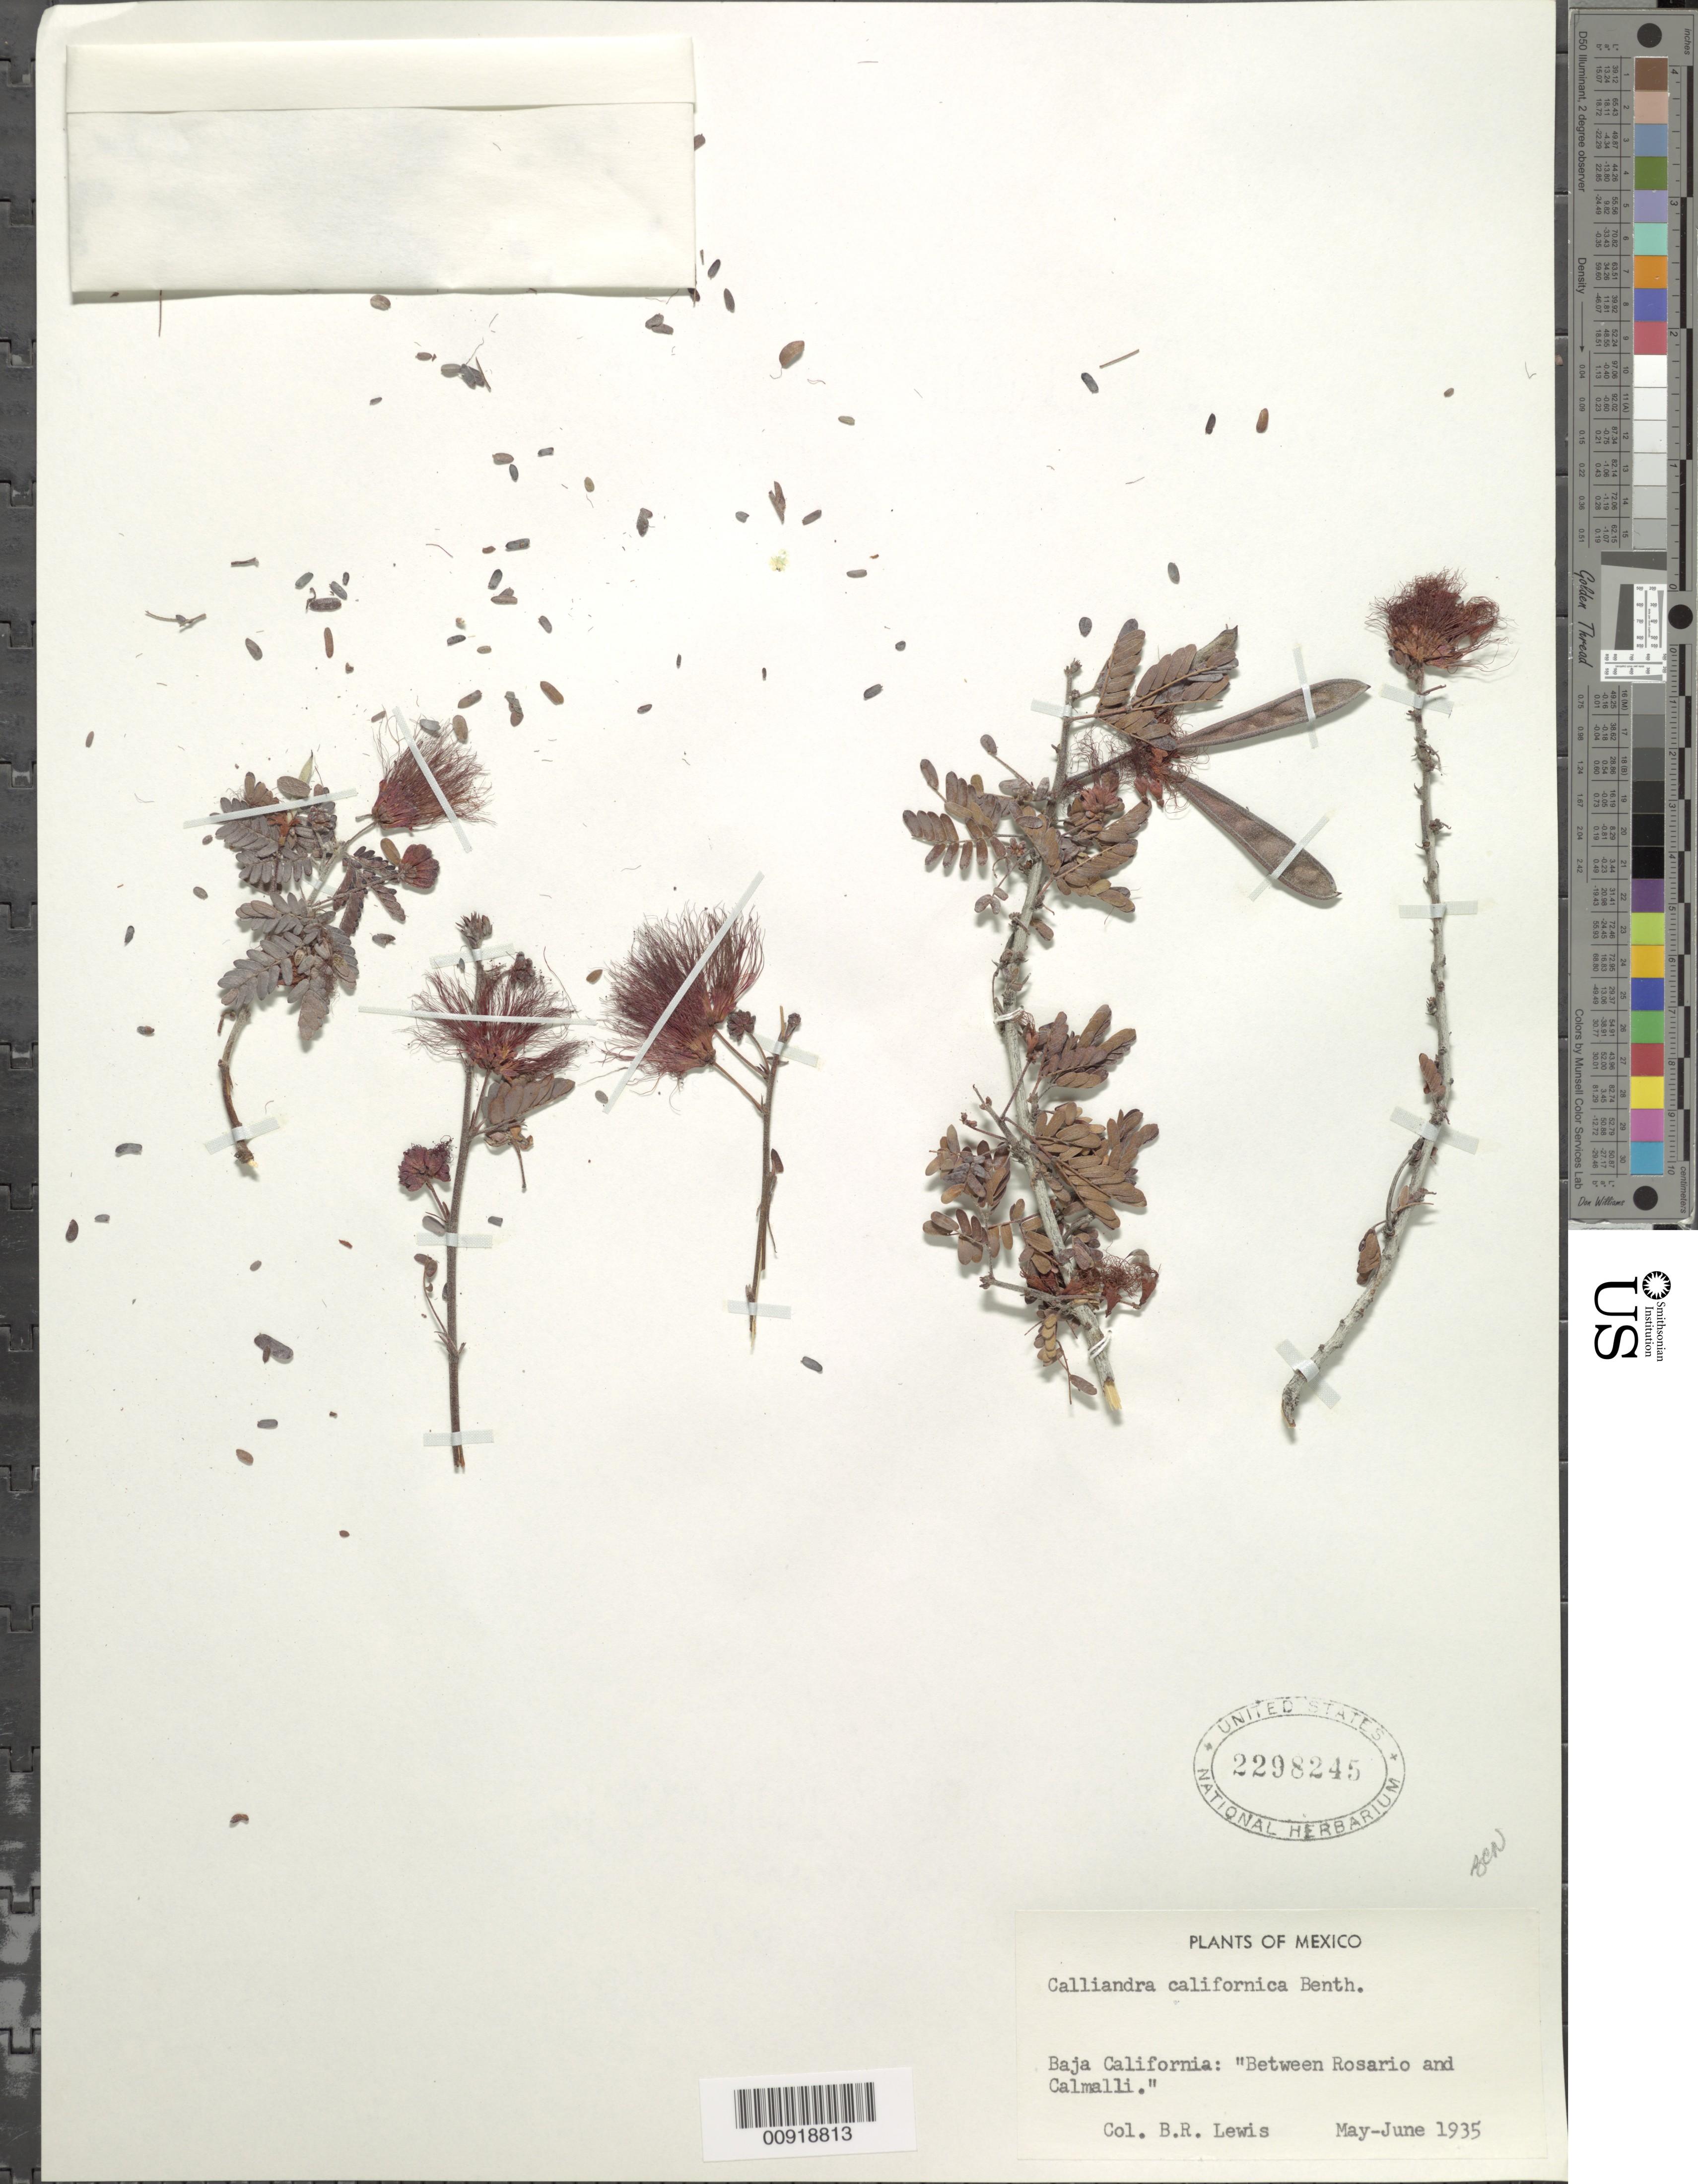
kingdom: Plantae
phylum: Tracheophyta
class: Magnoliopsida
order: Fabales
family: Fabaceae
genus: Calliandra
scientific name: Calliandra californica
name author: Benth.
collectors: B. R. Lewis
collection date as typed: May 1935 to -- Jun 1935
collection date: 1935-05/1935-06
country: Mexico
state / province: Baja California Norte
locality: Baja California: Between Rosario and Calmalli.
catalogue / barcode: US 2298245